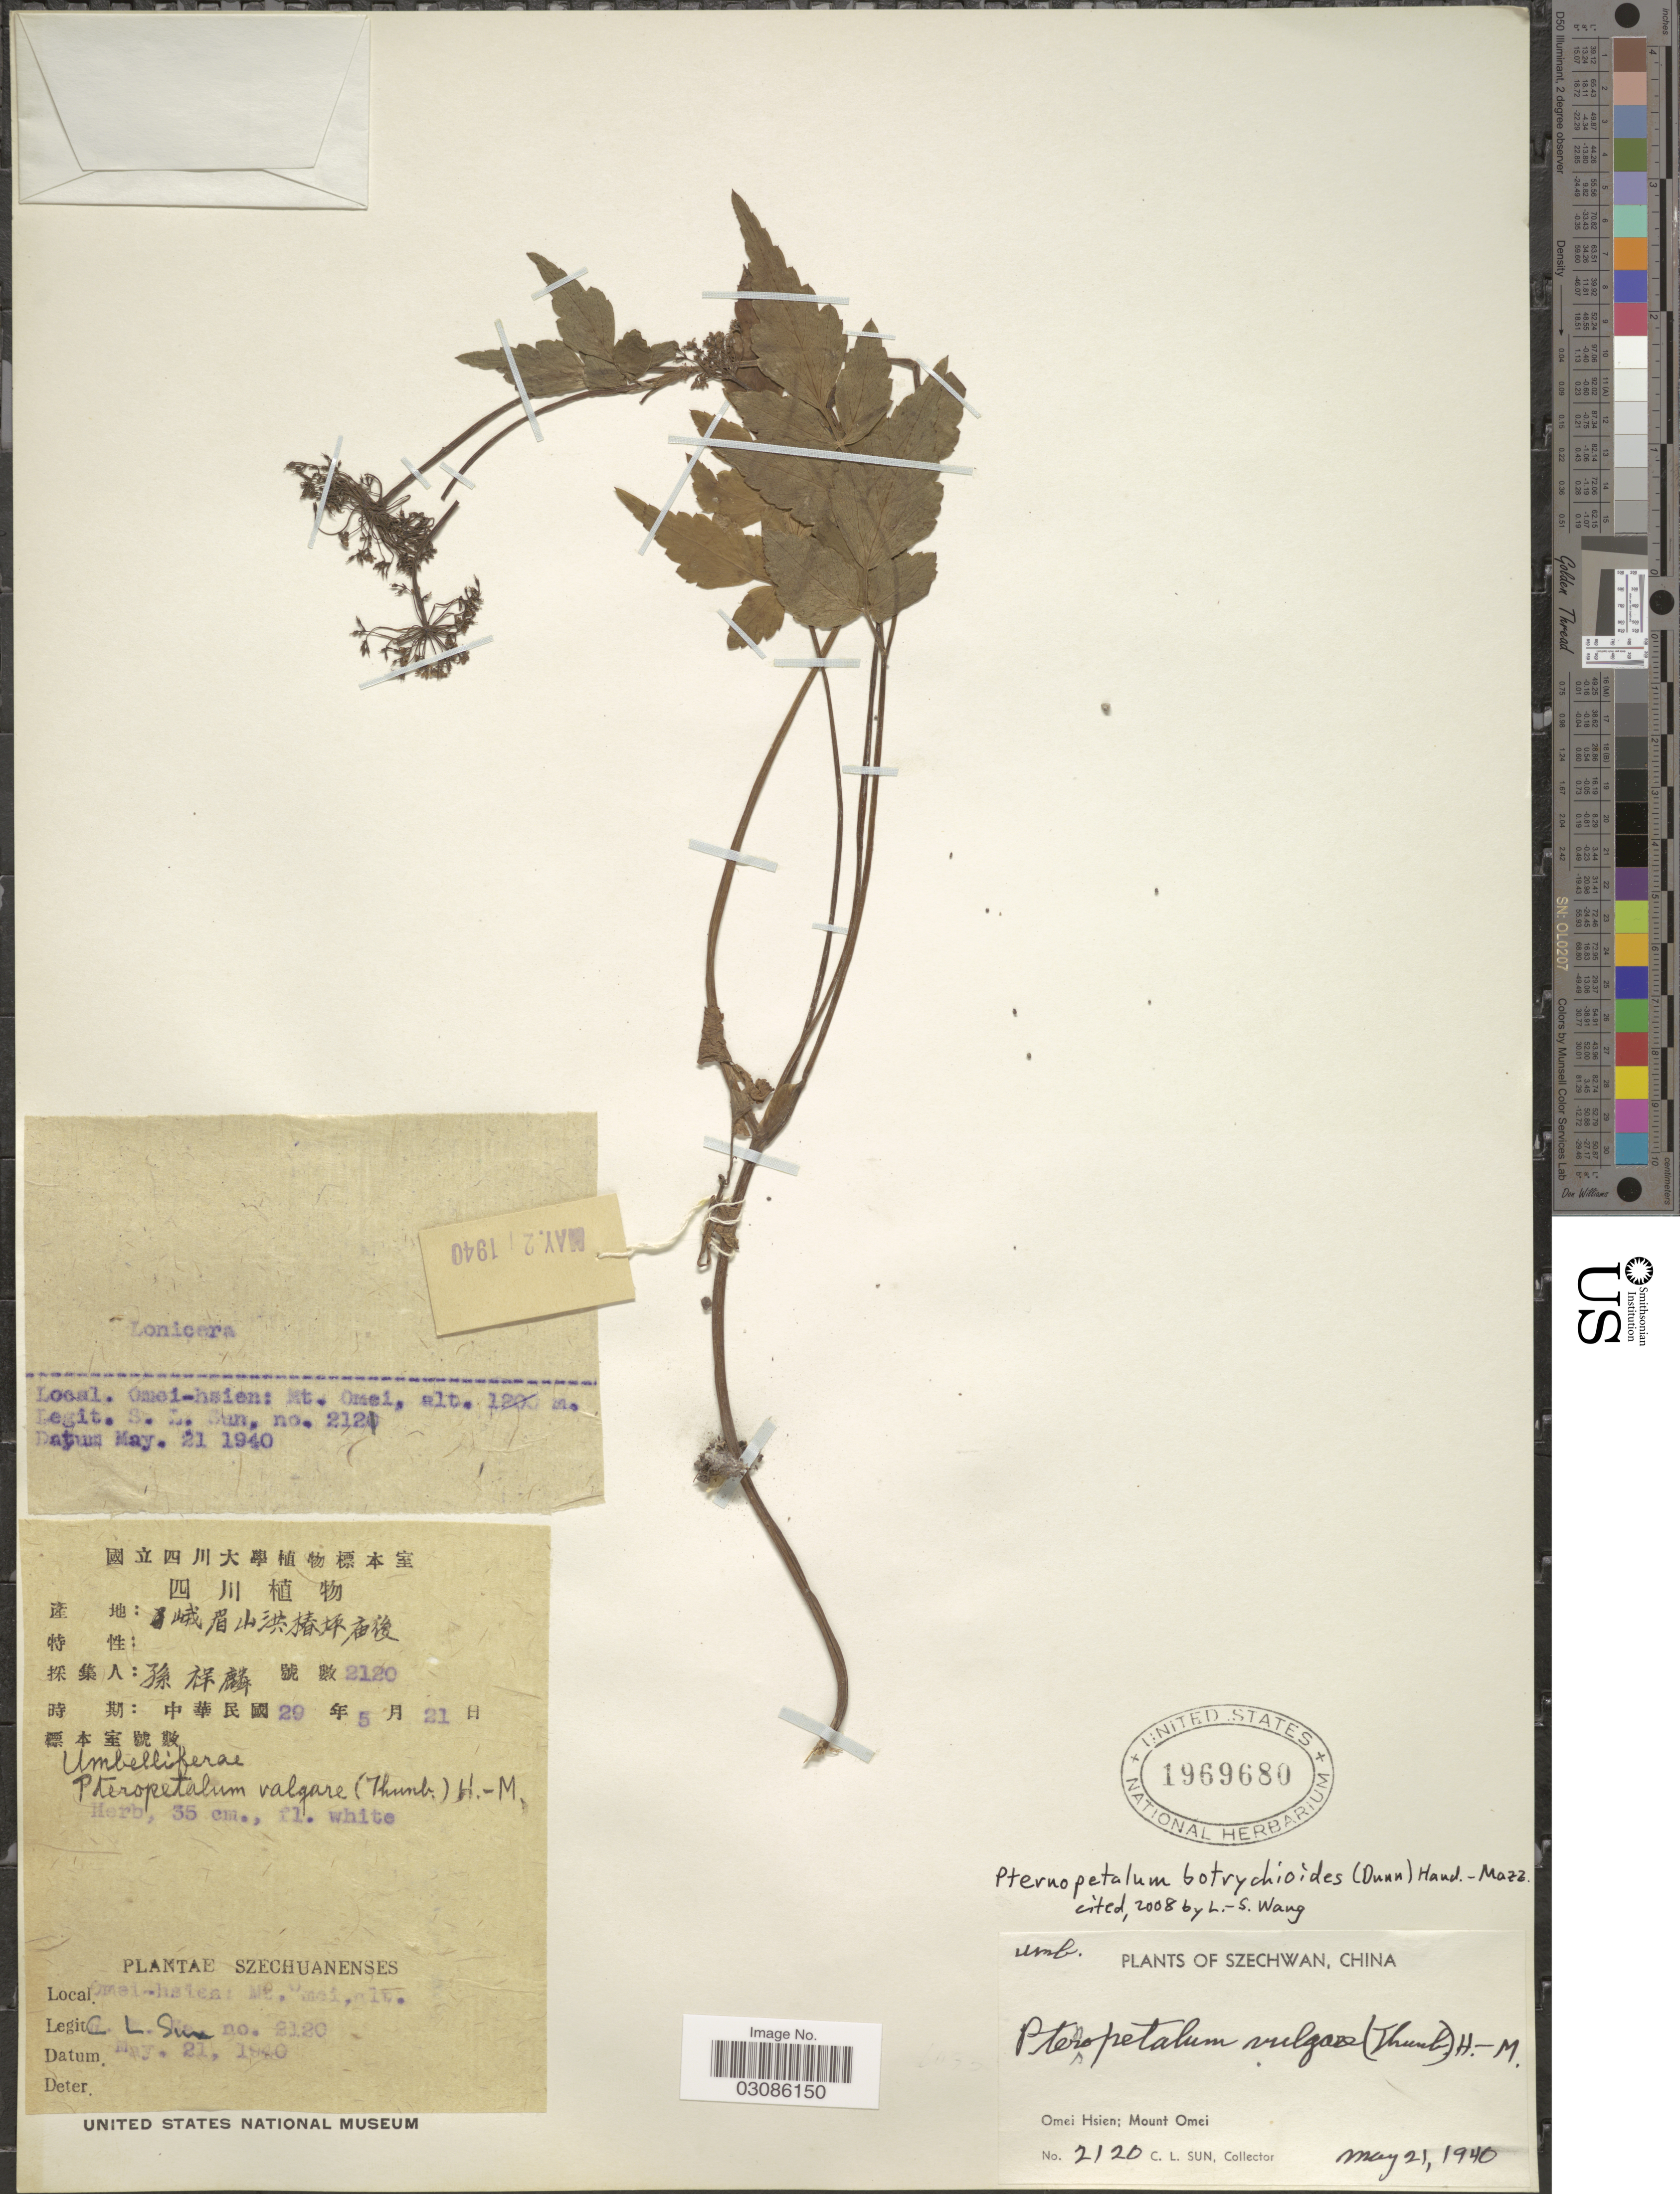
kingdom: Plantae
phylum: Tracheophyta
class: Magnoliopsida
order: Apiales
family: Apiaceae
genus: Pternopetalum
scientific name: Pternopetalum botrychioides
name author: (Dunn) Hand.-Mazz.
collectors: C. Sun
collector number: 2120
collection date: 1940-05-21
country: China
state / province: Sichuan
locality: Szechwan, Omei Hsien; Mount Omei.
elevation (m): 1200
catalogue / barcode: US 1969680